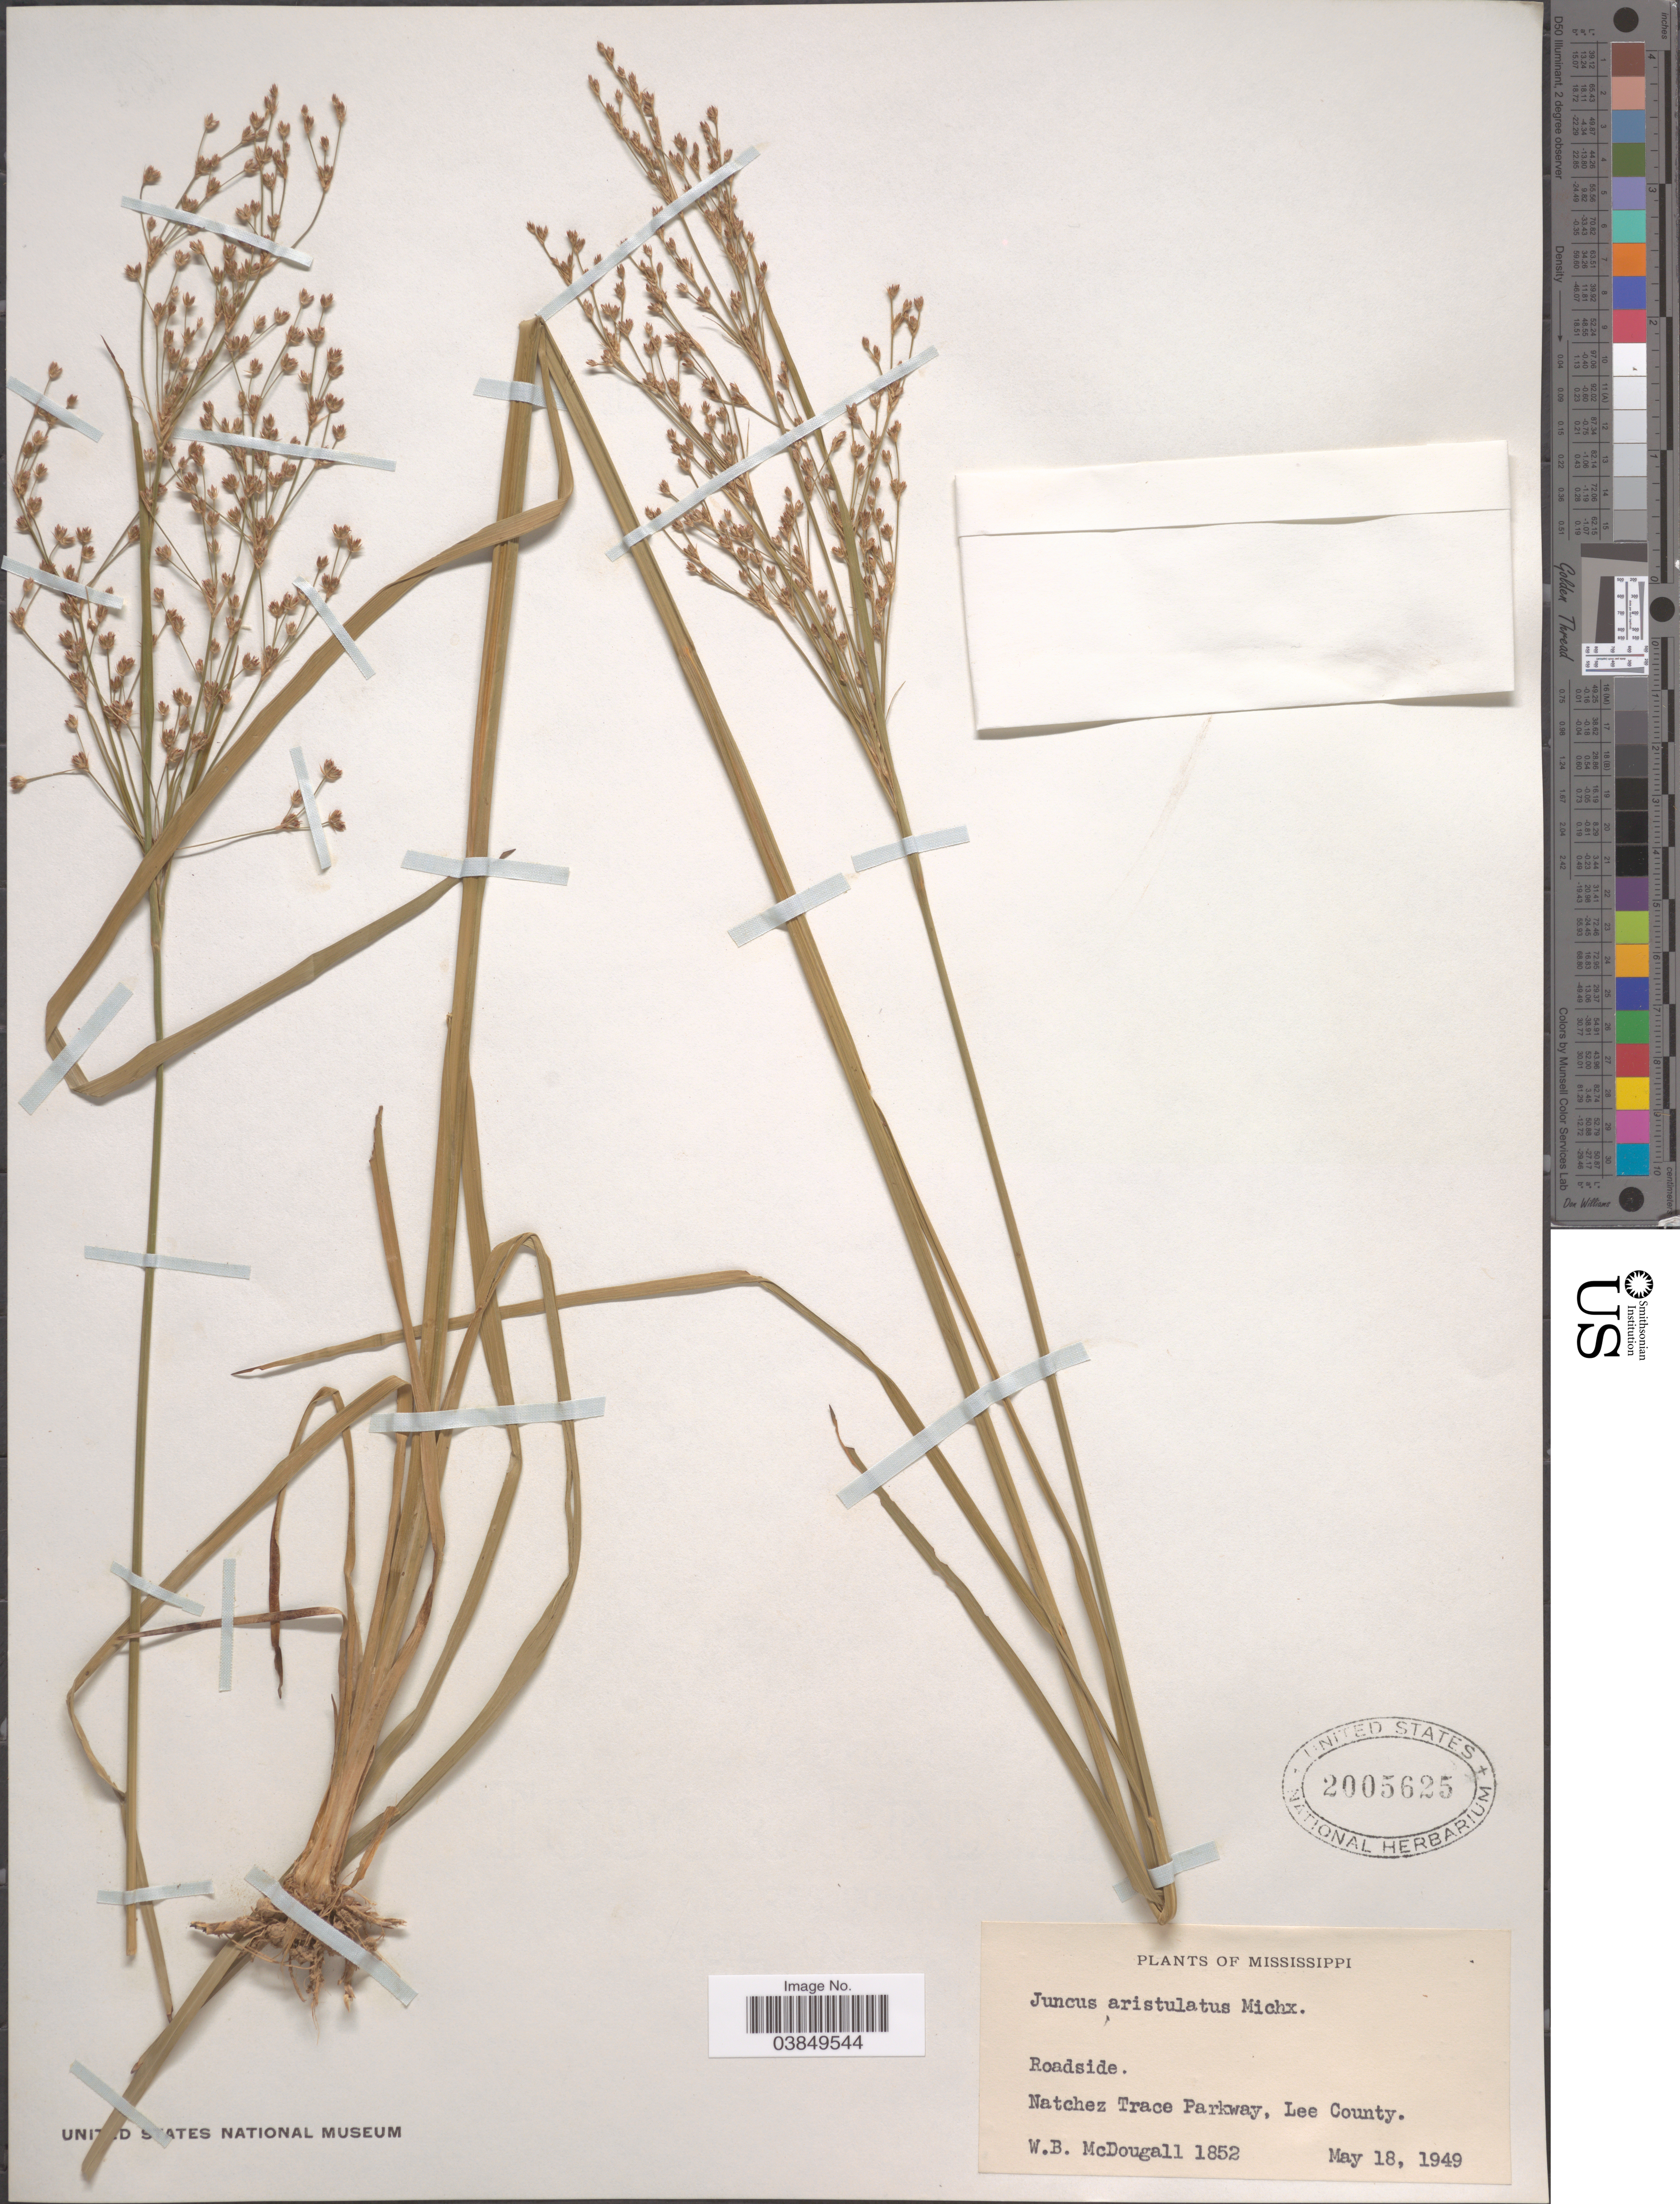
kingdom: Plantae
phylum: Tracheophyta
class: Liliopsida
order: Poales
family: Juncaceae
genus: Juncus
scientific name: Juncus aristulatus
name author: Michx.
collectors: W. B. McDougall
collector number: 1852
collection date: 1949-05-18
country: United States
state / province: Mississippi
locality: Natchez Trace Parkway, Lee County.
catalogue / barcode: US 2005625